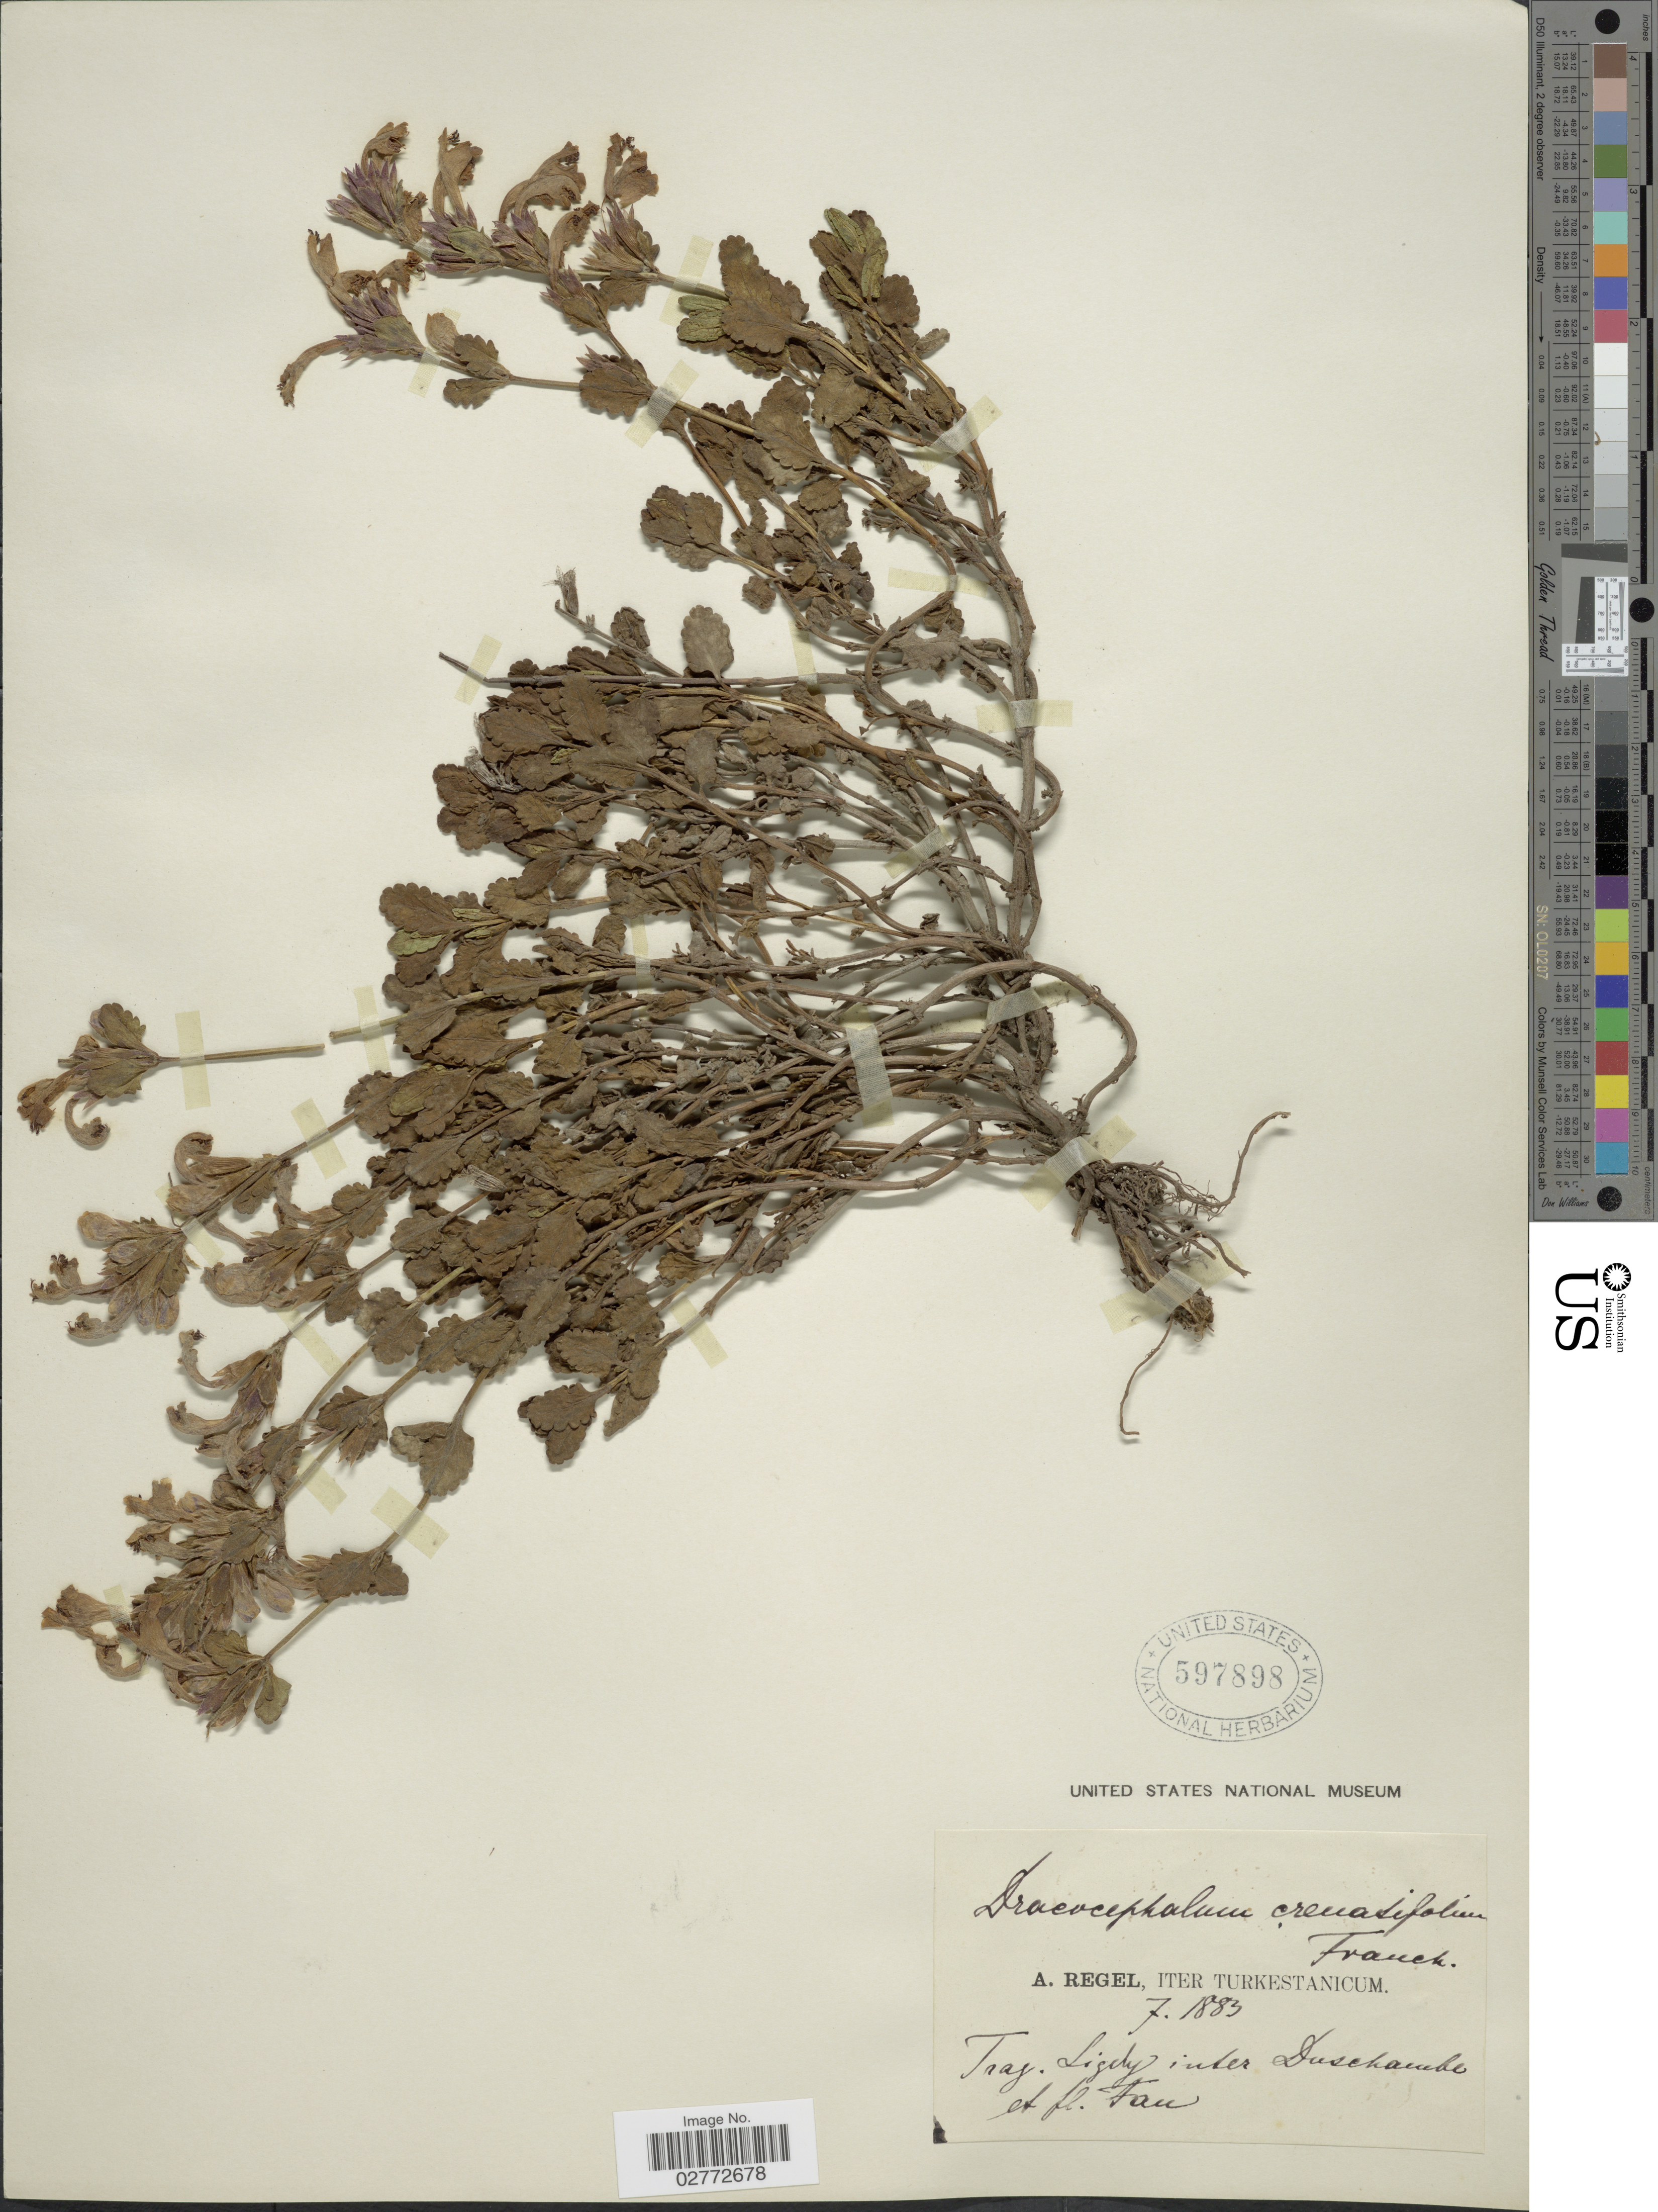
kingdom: Plantae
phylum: Tracheophyta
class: Magnoliopsida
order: Lamiales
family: Lamiaceae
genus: Dracocephalum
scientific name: Dracocephalum crenatifolium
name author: Franch.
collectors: A. Regel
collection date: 1883-07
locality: Iter Turkestanicum. Traj. Liscky inter Duschambe et fl. Fan. [interpreted]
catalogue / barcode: US 597898